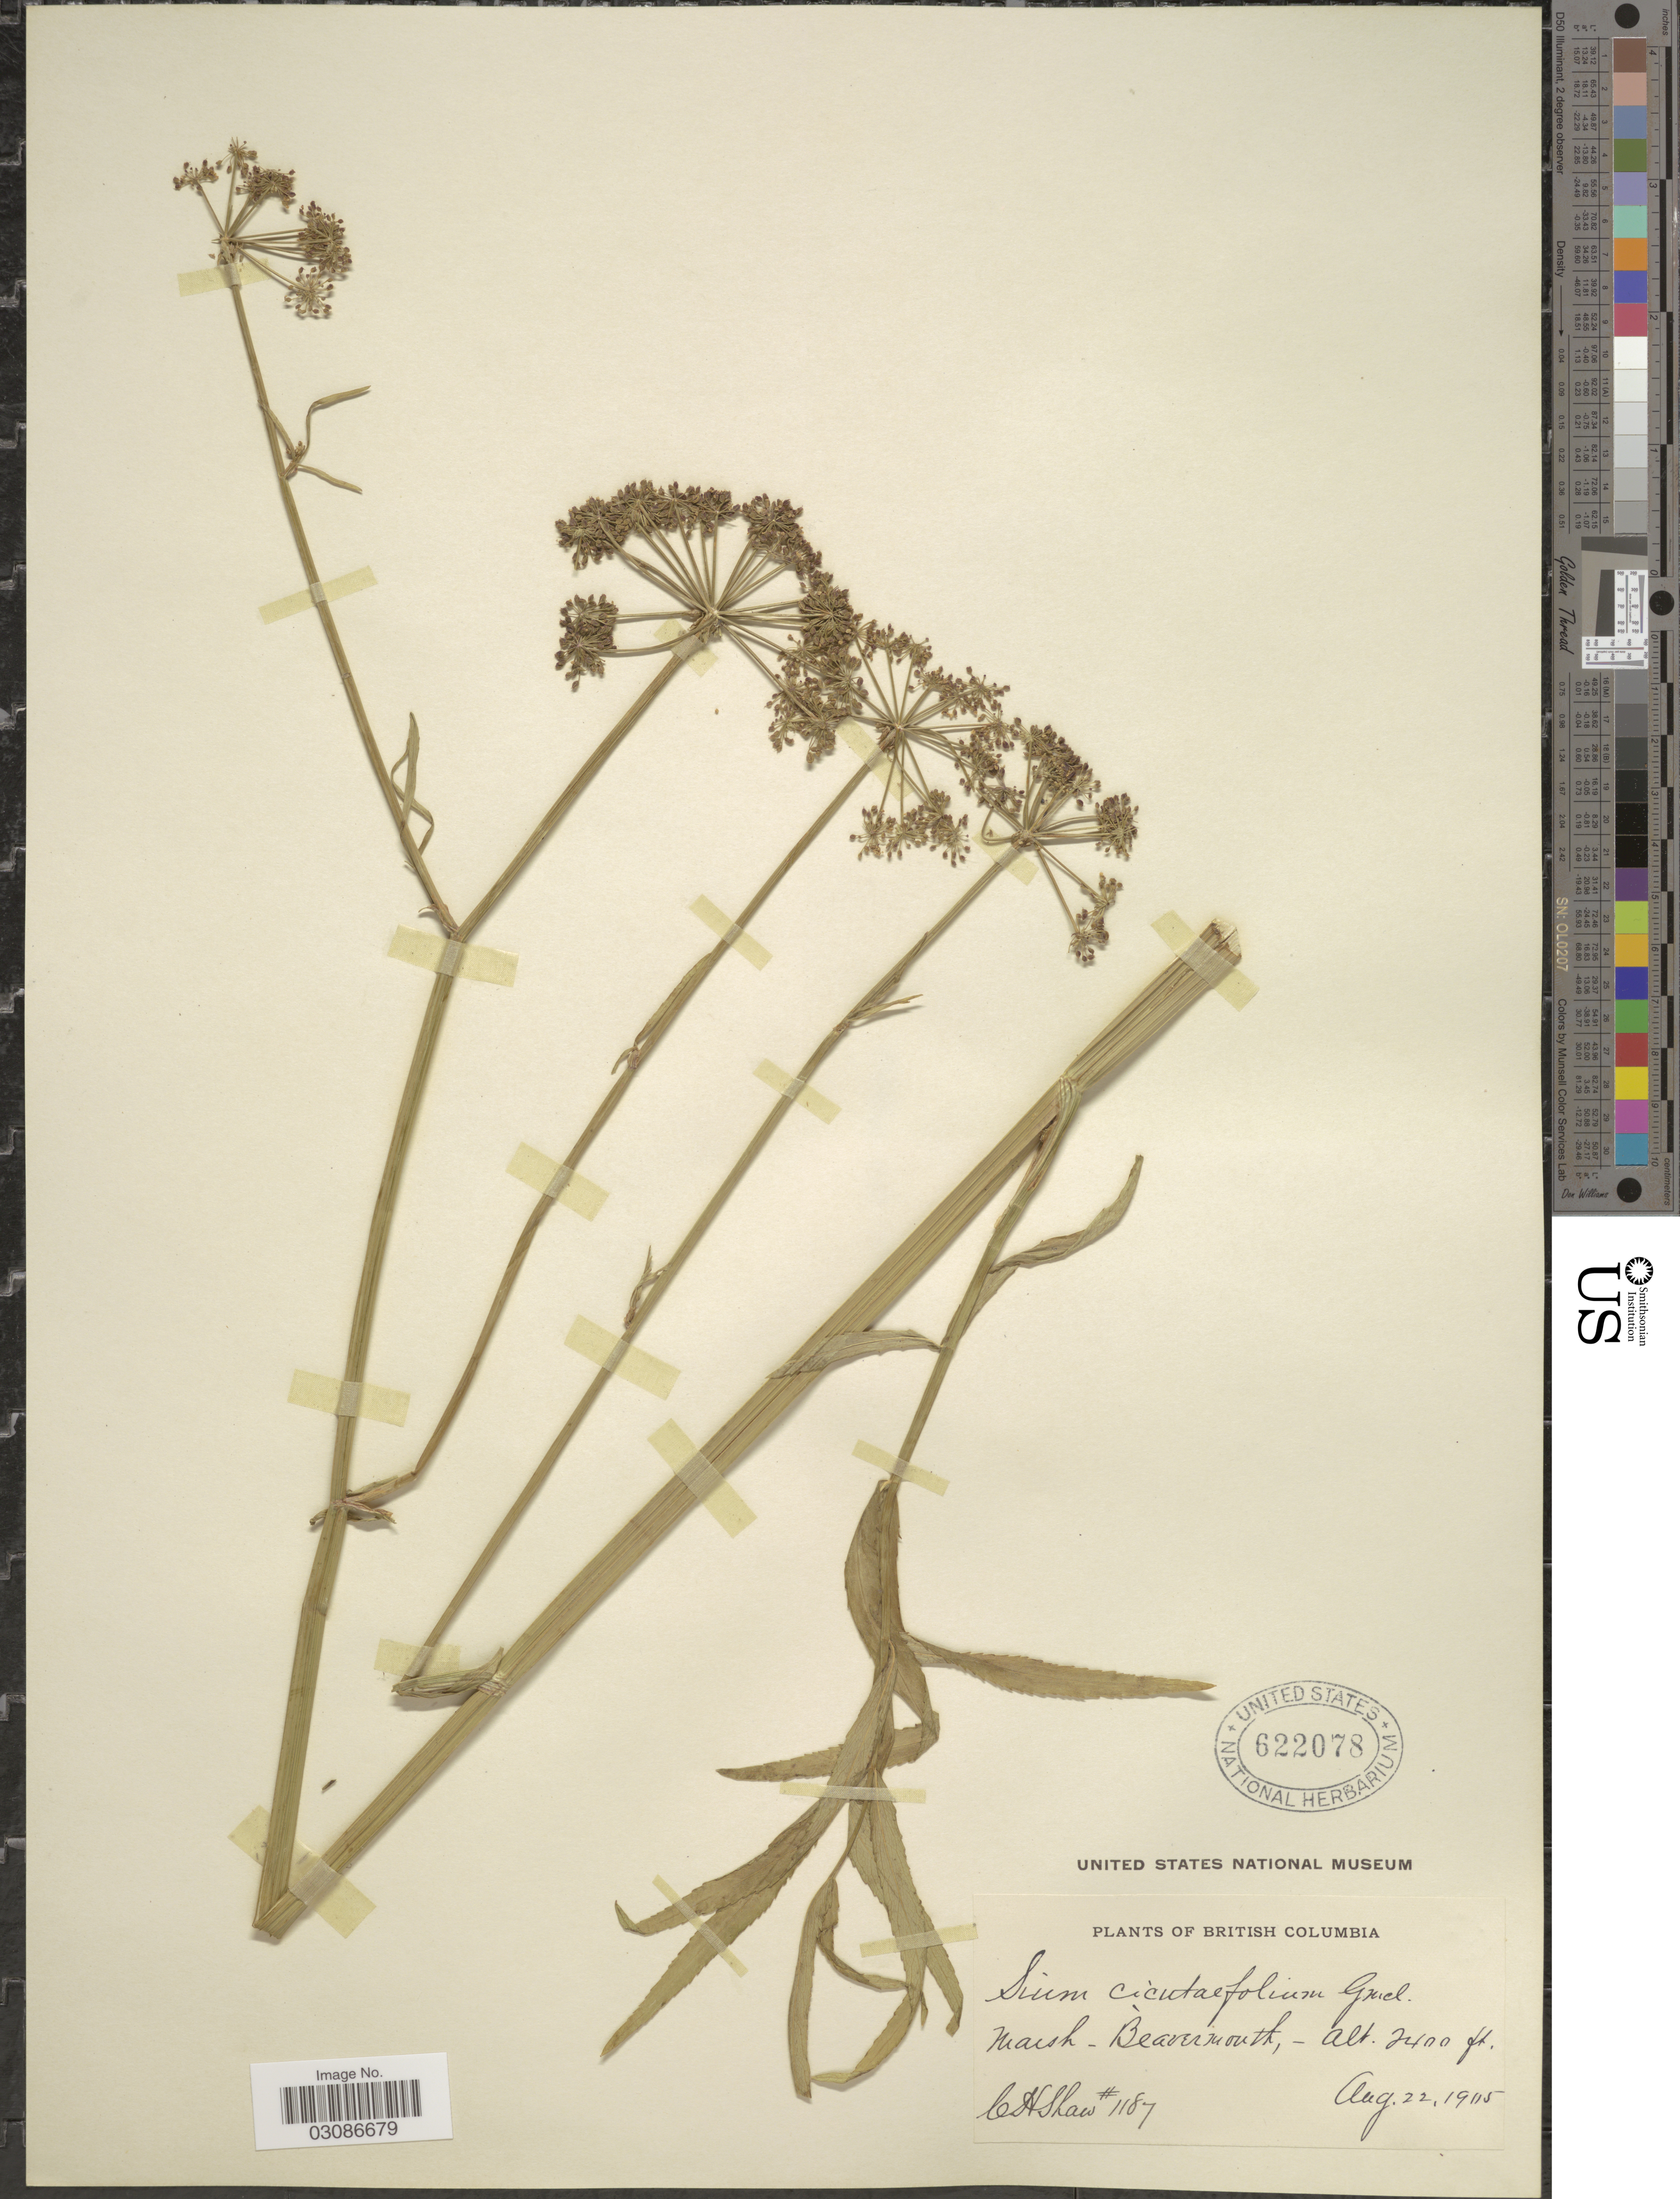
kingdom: Plantae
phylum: Tracheophyta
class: Magnoliopsida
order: Apiales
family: Apiaceae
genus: Sium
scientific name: Sium suave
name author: Walter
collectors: C. H. Shaw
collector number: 1187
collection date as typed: Aug. 22, 19115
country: Canada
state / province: British Columbia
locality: Beavermouth.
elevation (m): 732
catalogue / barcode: US 622078